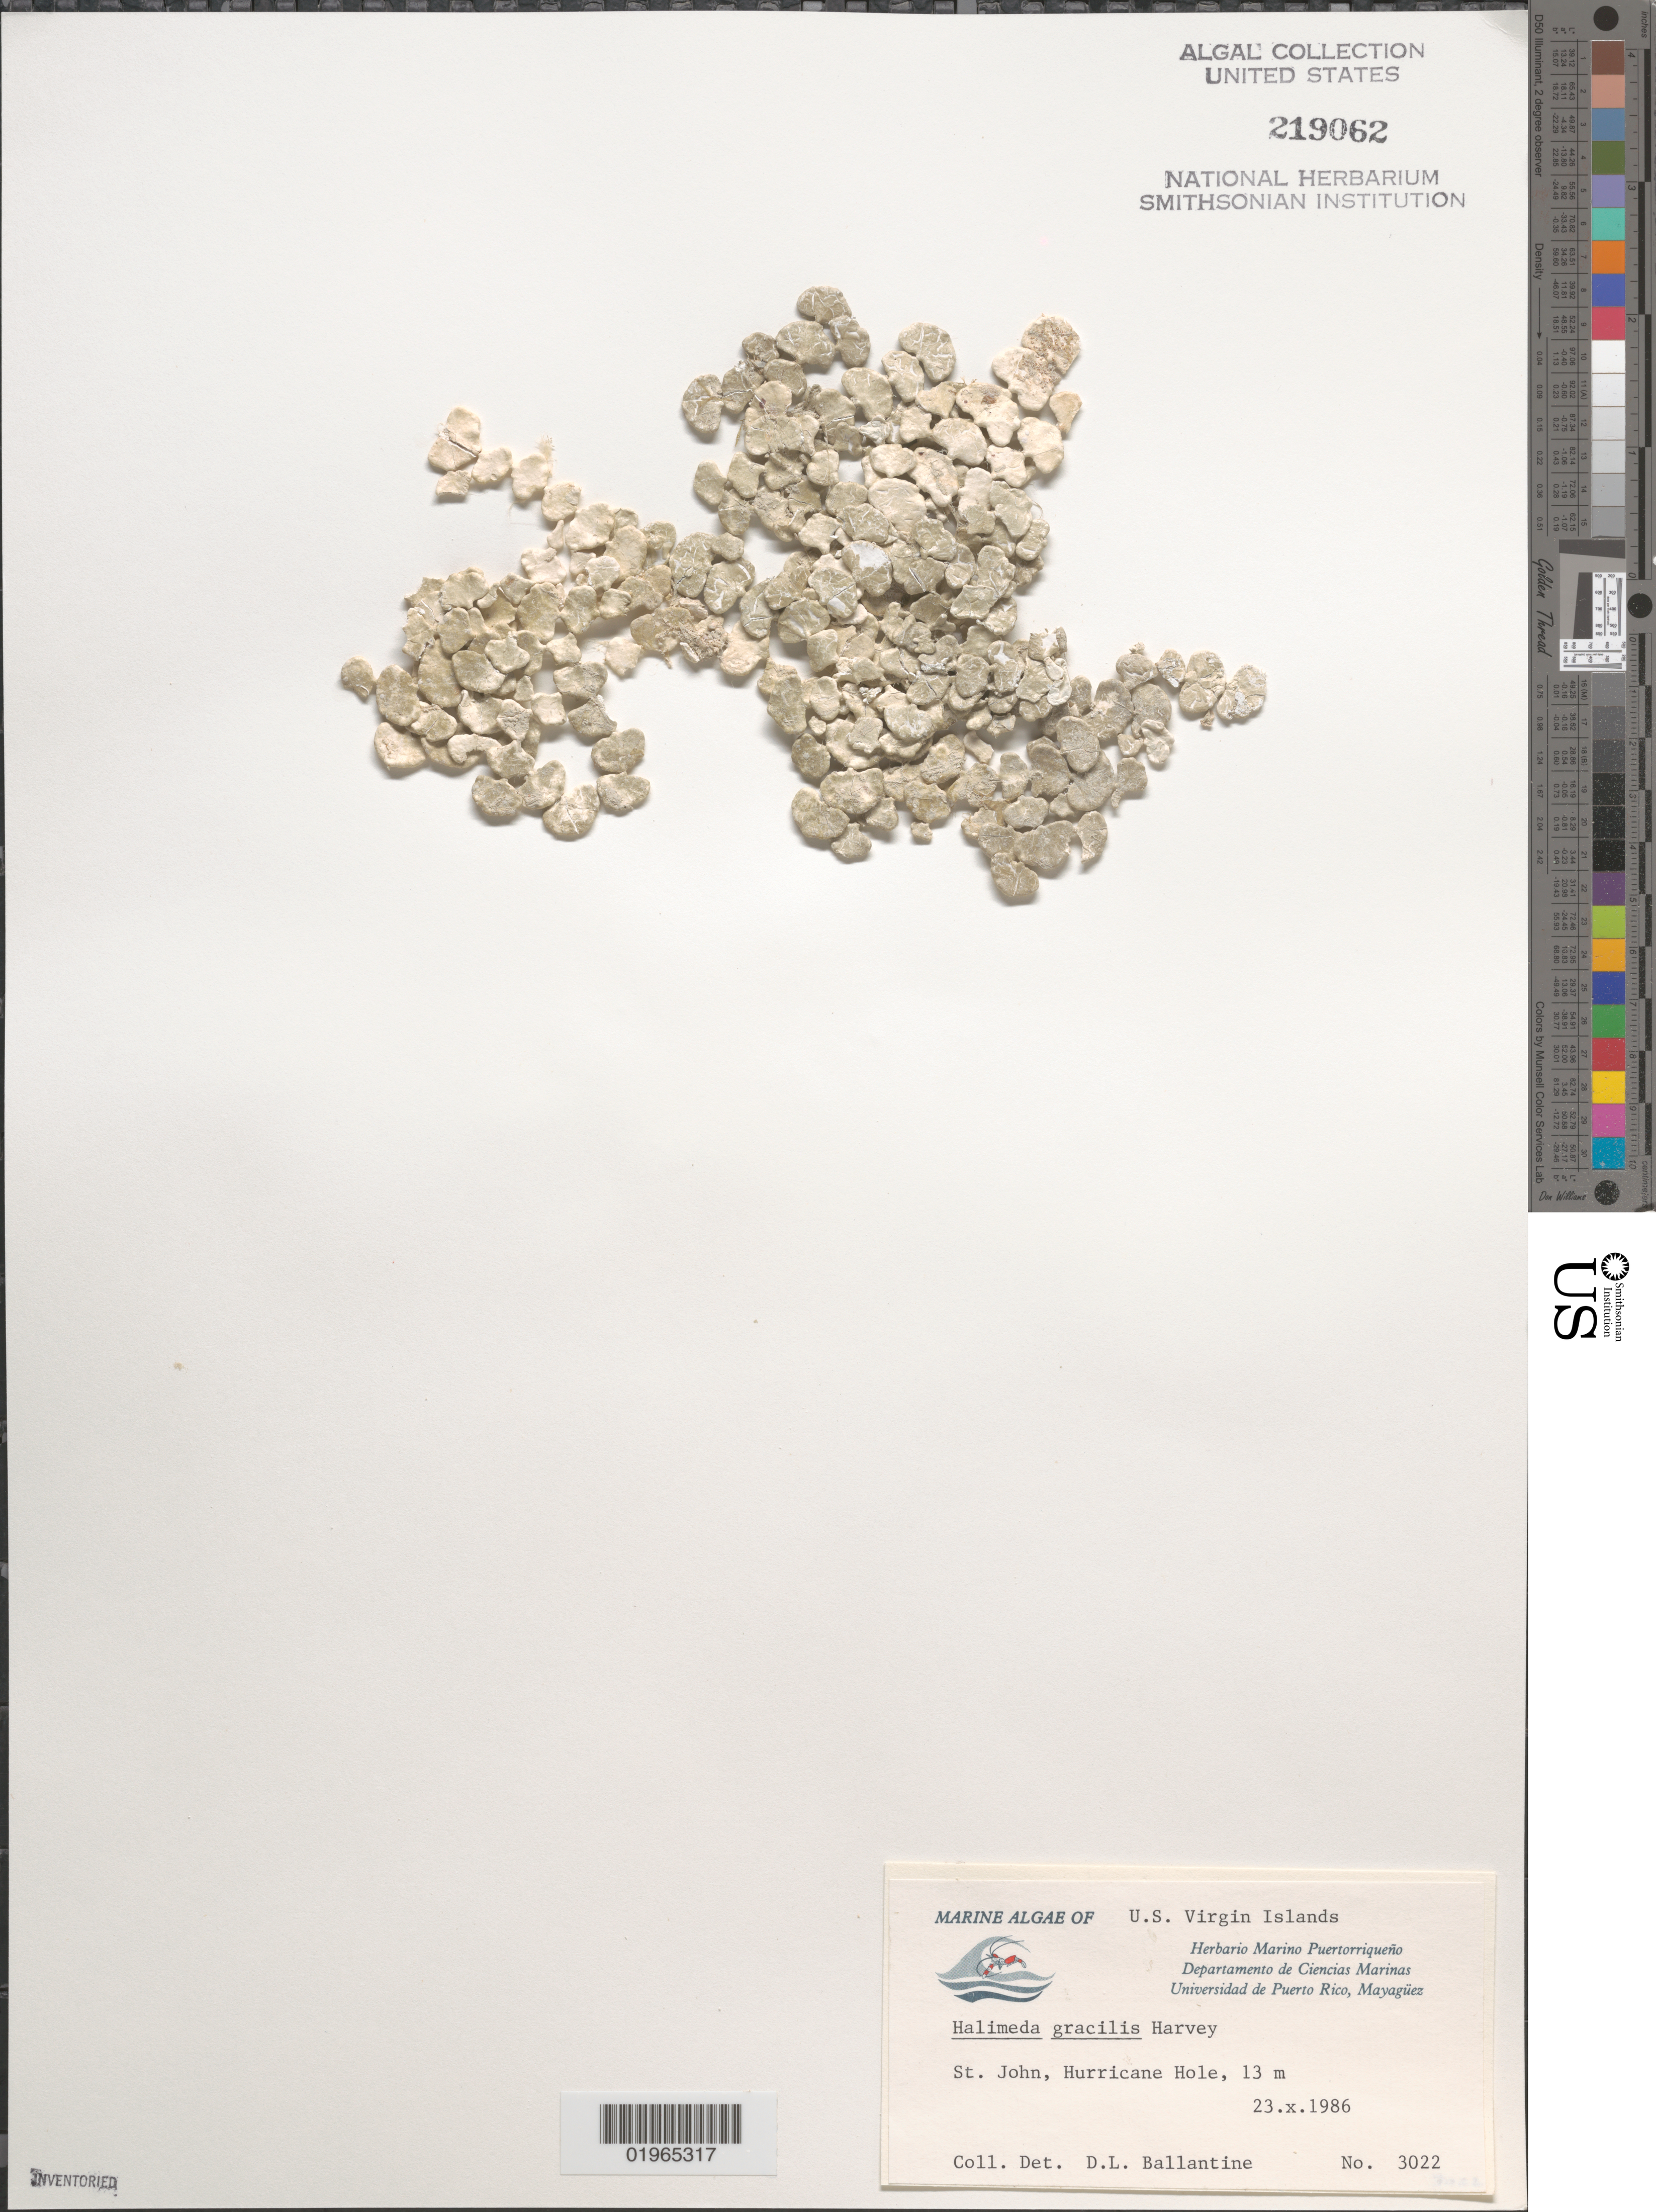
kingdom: Plantae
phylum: Chlorophyta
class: Ulvophyceae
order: Bryopsidales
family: Halimedaceae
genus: Halimeda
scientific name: Halimeda gracilis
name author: Harv. ex J. Agardh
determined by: Ballantine, D. L.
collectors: D.L. Ballantine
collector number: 3022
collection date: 1986-10-23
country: U.S. Virgin Islands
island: St. John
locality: Hurricane Hole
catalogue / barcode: US 219062